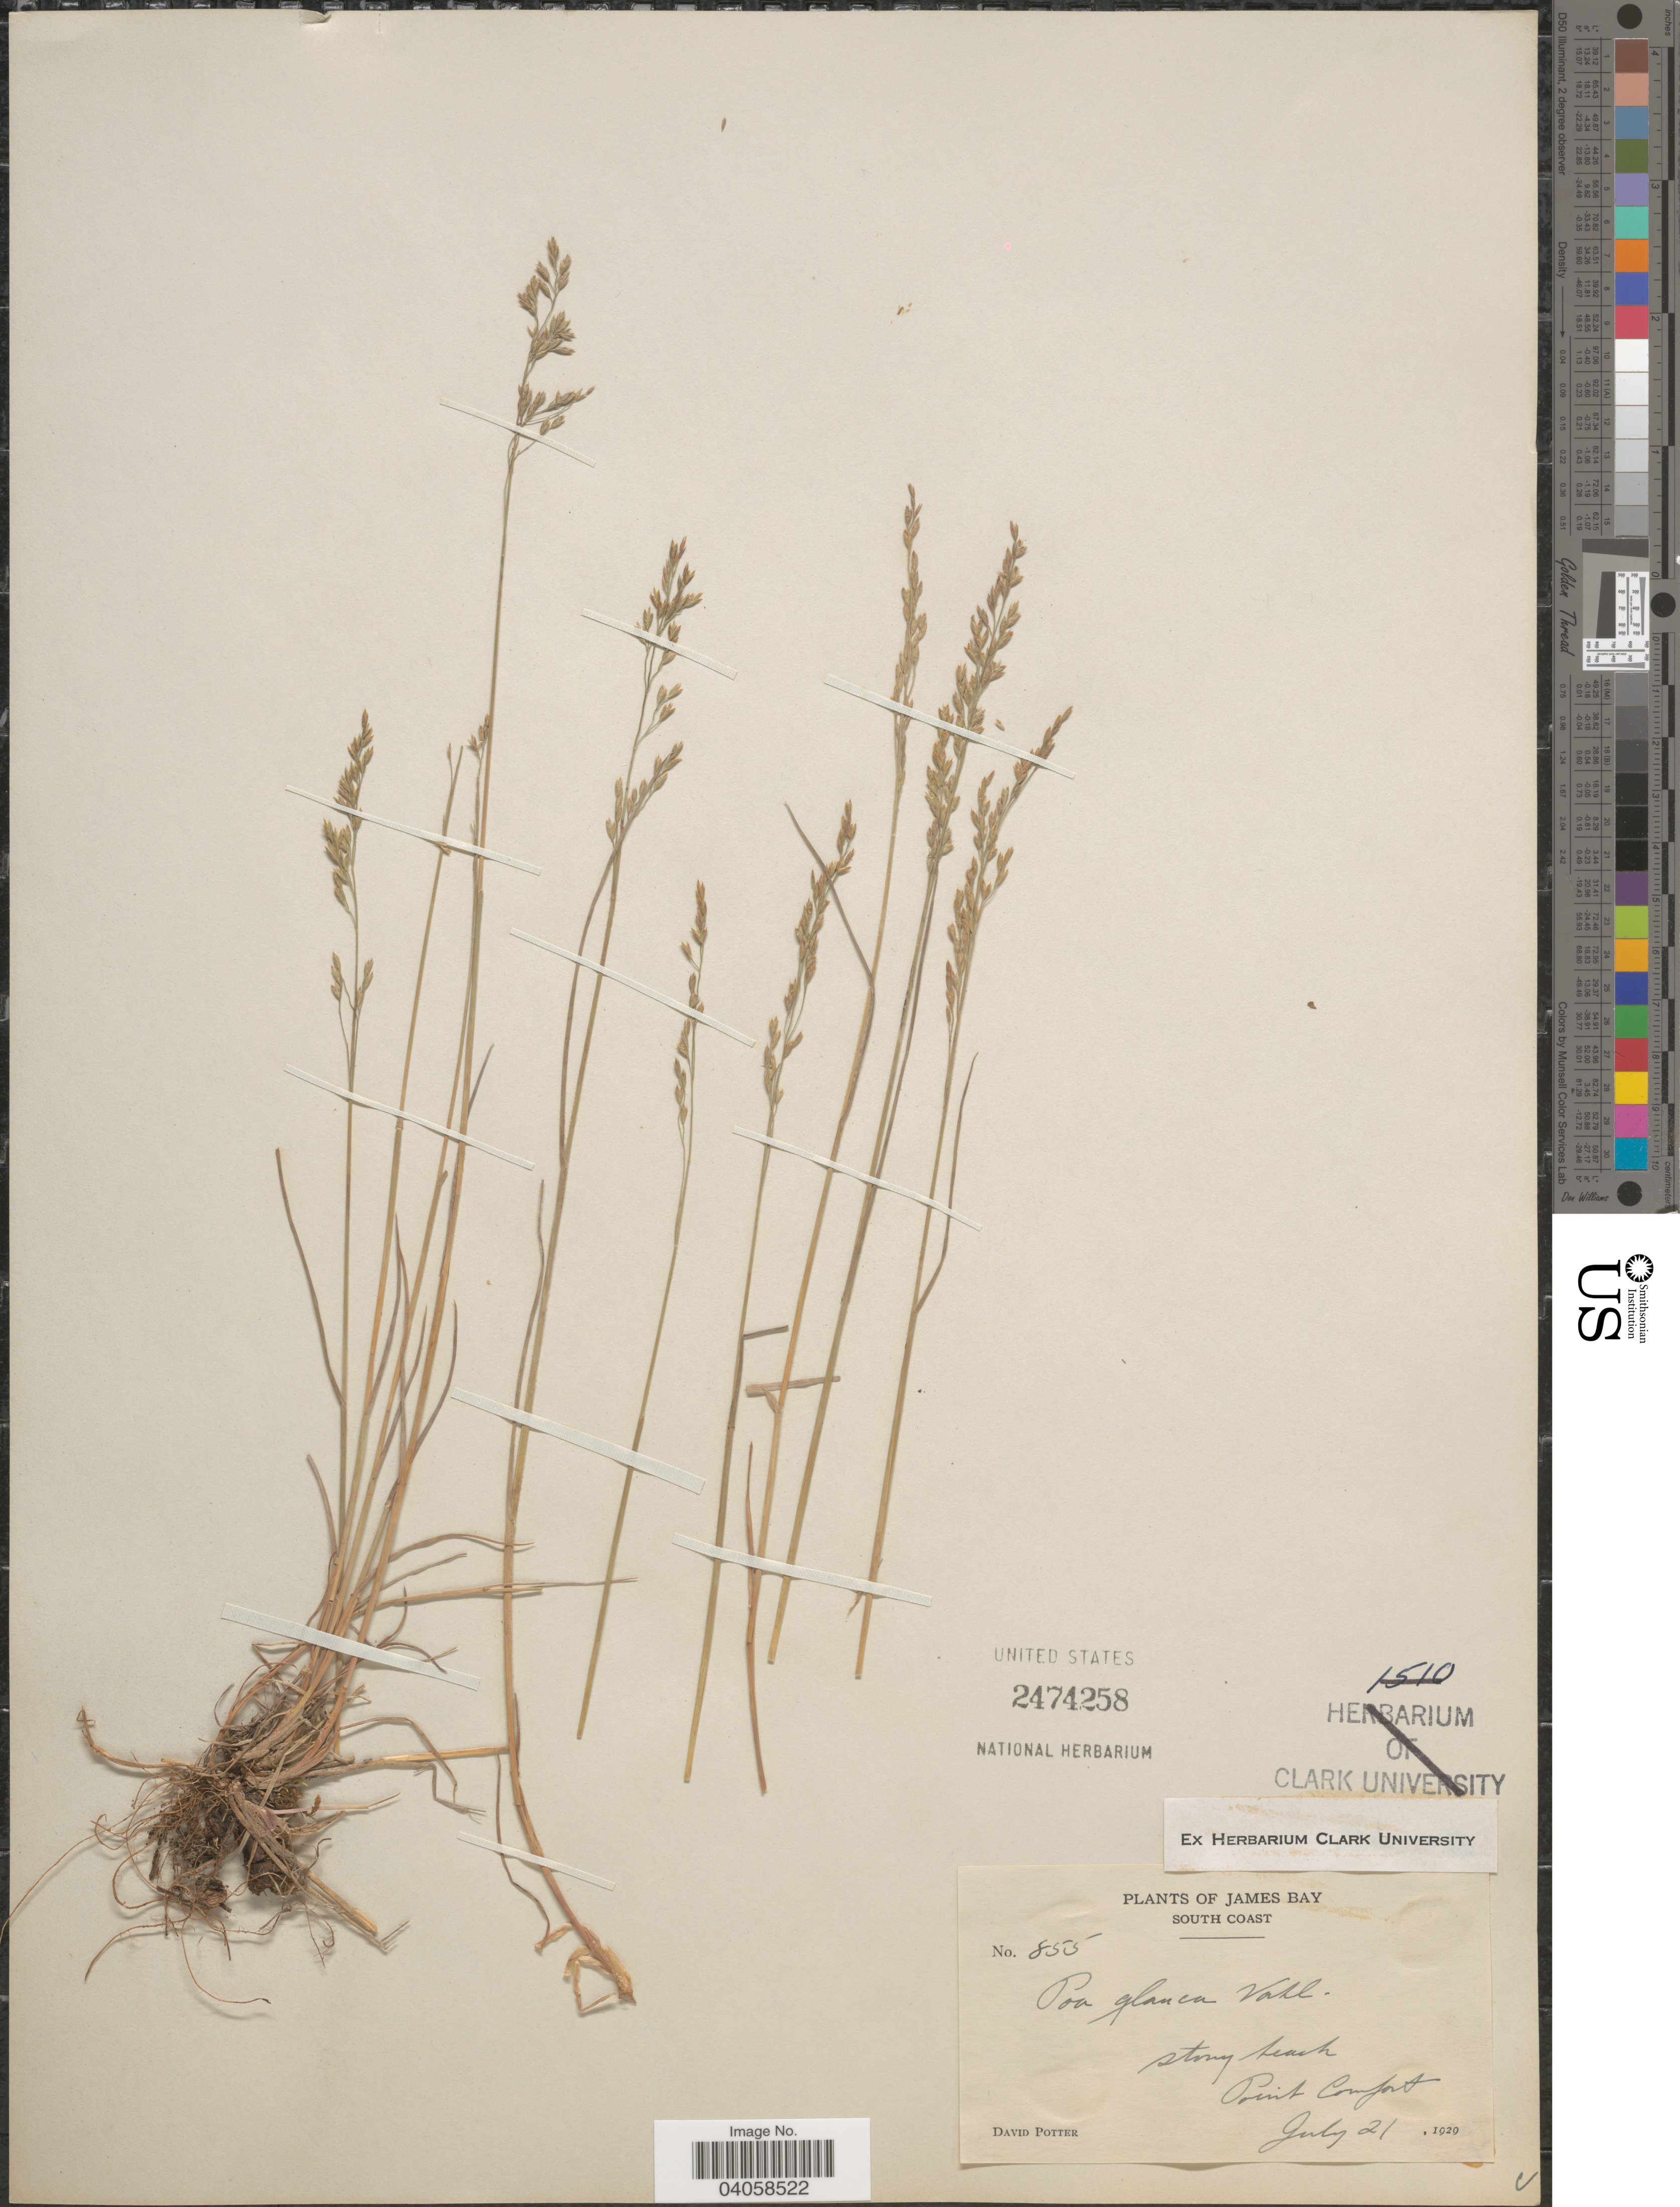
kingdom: Plantae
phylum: Tracheophyta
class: Liliopsida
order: Poales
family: Poaceae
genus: Poa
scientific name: Poa glauca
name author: Vahl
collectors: D. Potter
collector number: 855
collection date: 1929-07-21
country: Canada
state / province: Quebec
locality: James Bay. South Coast. Point Comfort.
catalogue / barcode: US 2474258